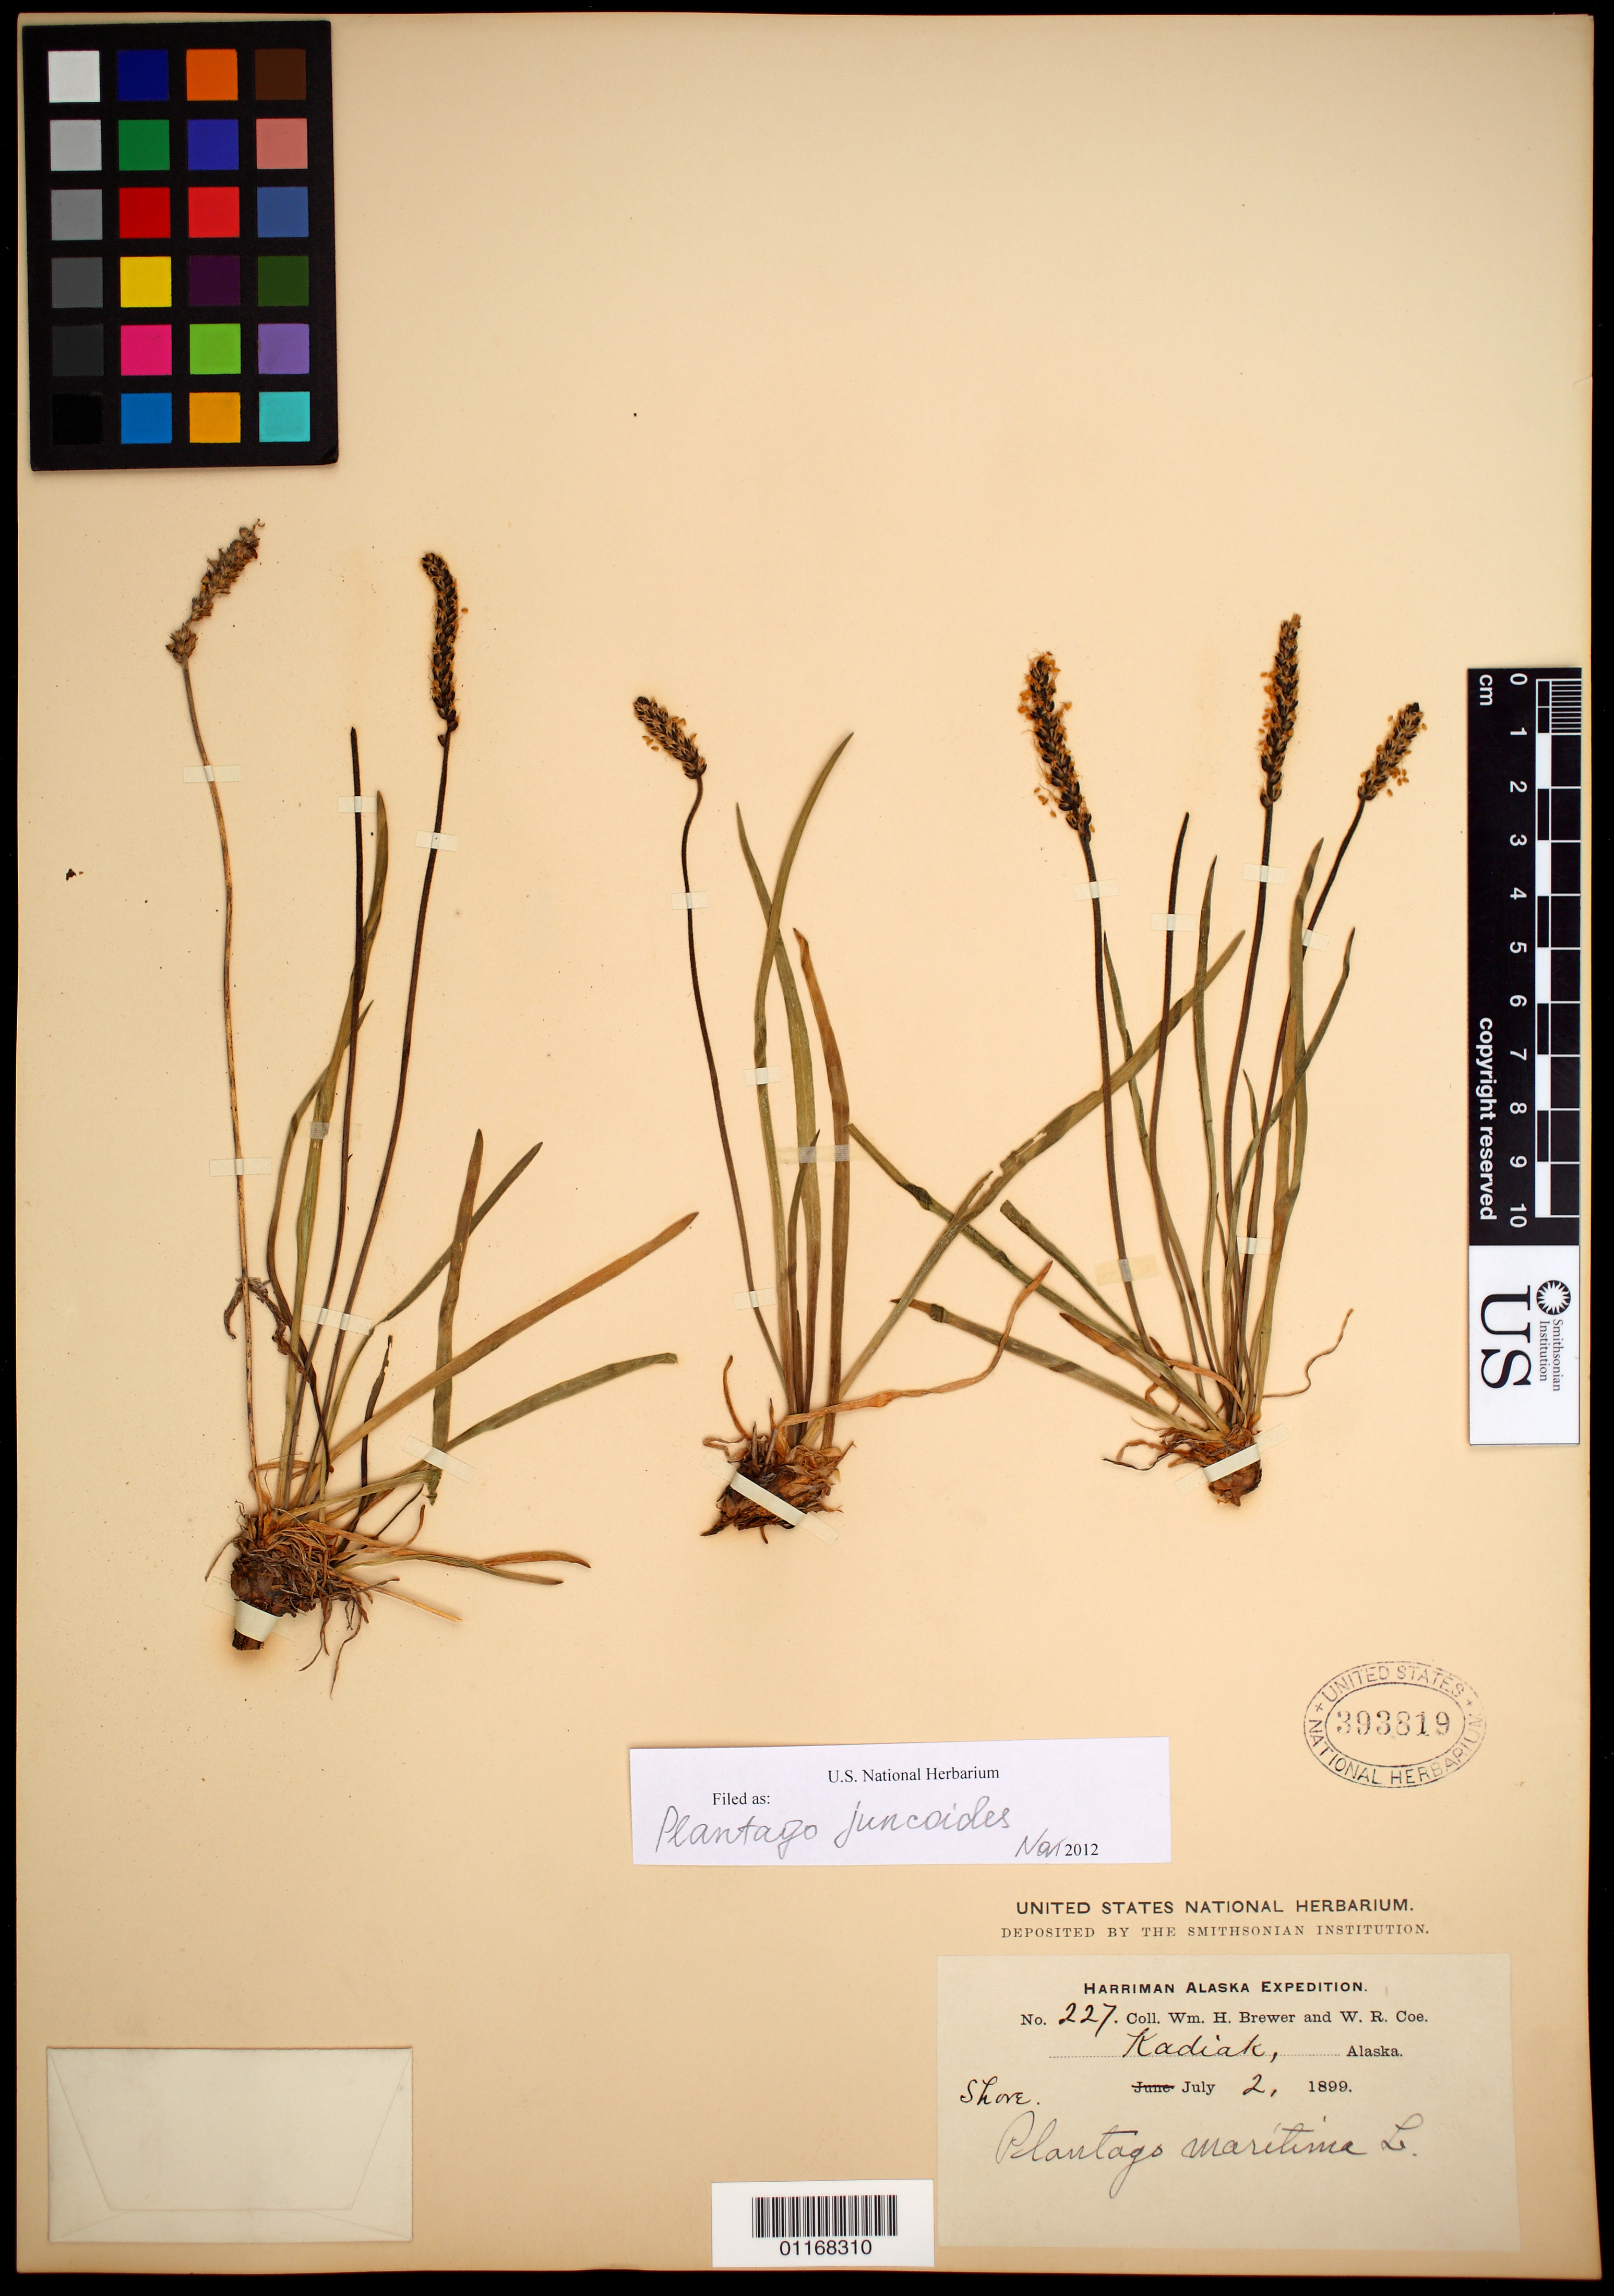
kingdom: Plantae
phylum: Tracheophyta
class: Magnoliopsida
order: Lamiales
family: Plantaginaceae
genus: Plantago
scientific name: Plantago maritima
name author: L.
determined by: Shipunov, Alexey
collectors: W. H. Brewer & W. Coe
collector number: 227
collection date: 1899-07-02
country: United States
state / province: Alaska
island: Kodiak Island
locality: Kodiak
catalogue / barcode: US 393819